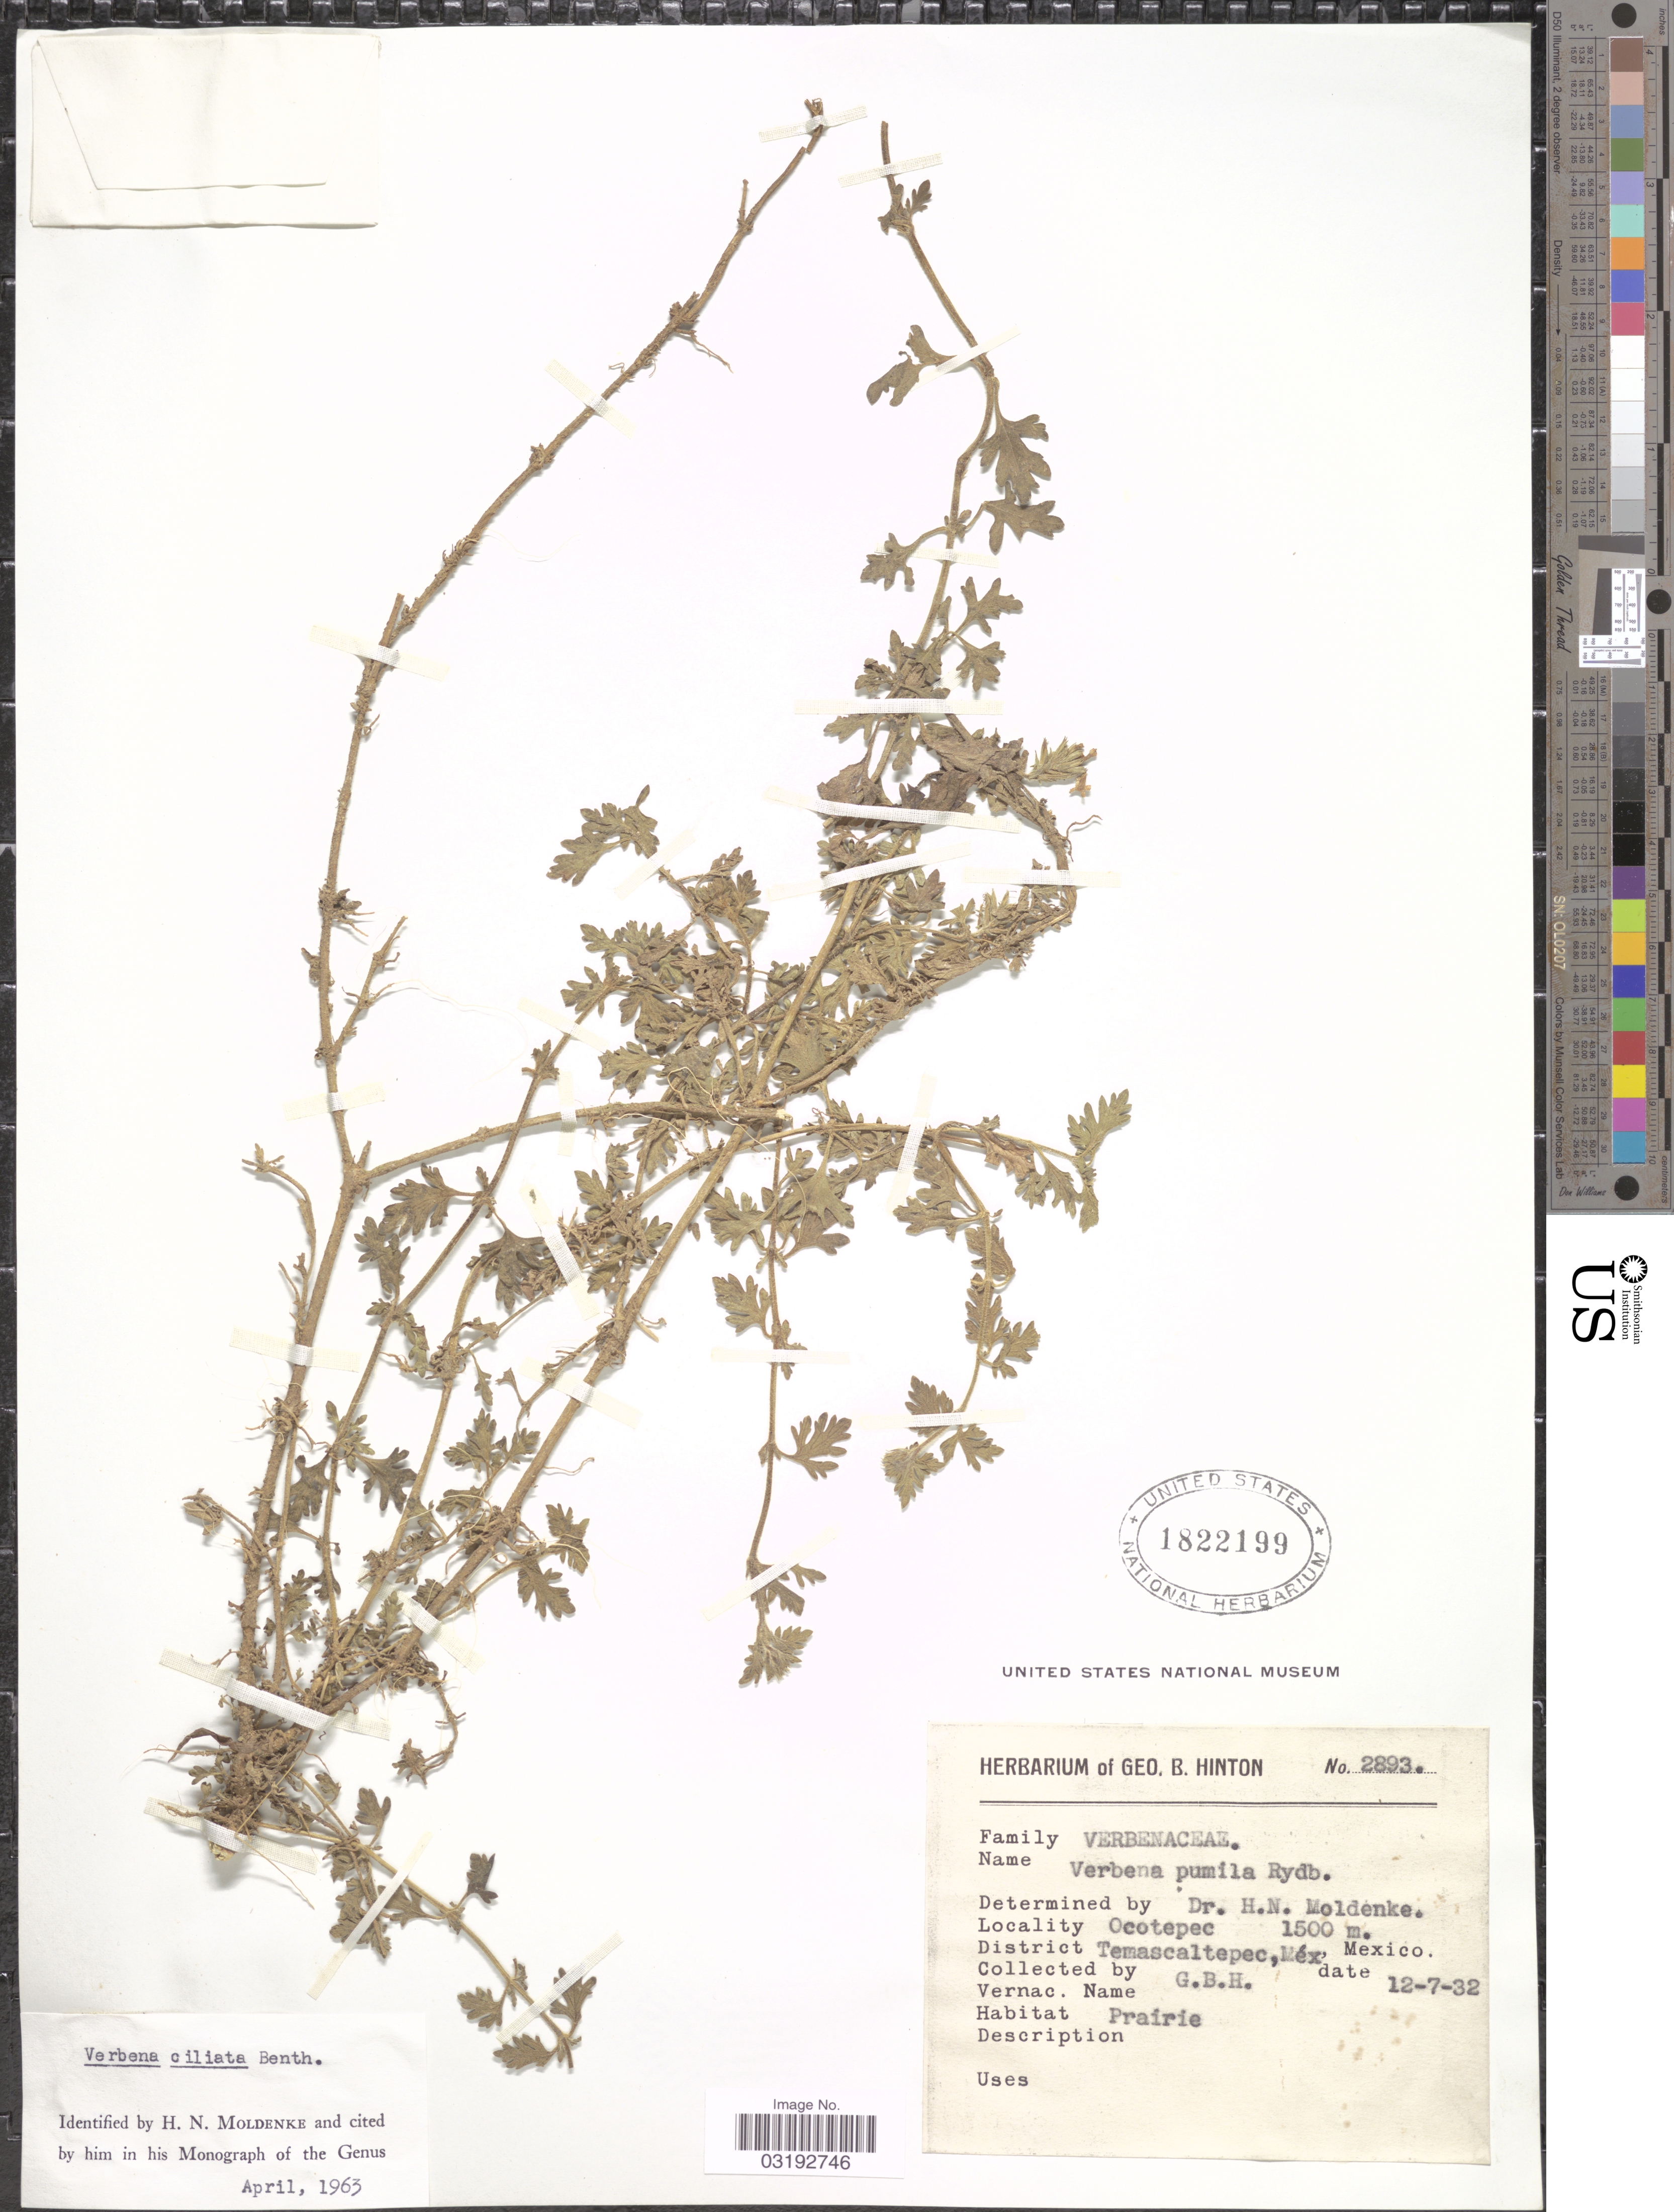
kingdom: Plantae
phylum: Tracheophyta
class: Magnoliopsida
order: Lamiales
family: Verbenaceae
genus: Verbena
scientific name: Verbena ciliata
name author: Benth.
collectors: G. B. Hinton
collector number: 2893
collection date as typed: Transcribed d/m/y: 12/7/32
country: Mexico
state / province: México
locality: Ocotepec. District Temascaltepec.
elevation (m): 1500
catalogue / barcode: US 1822199